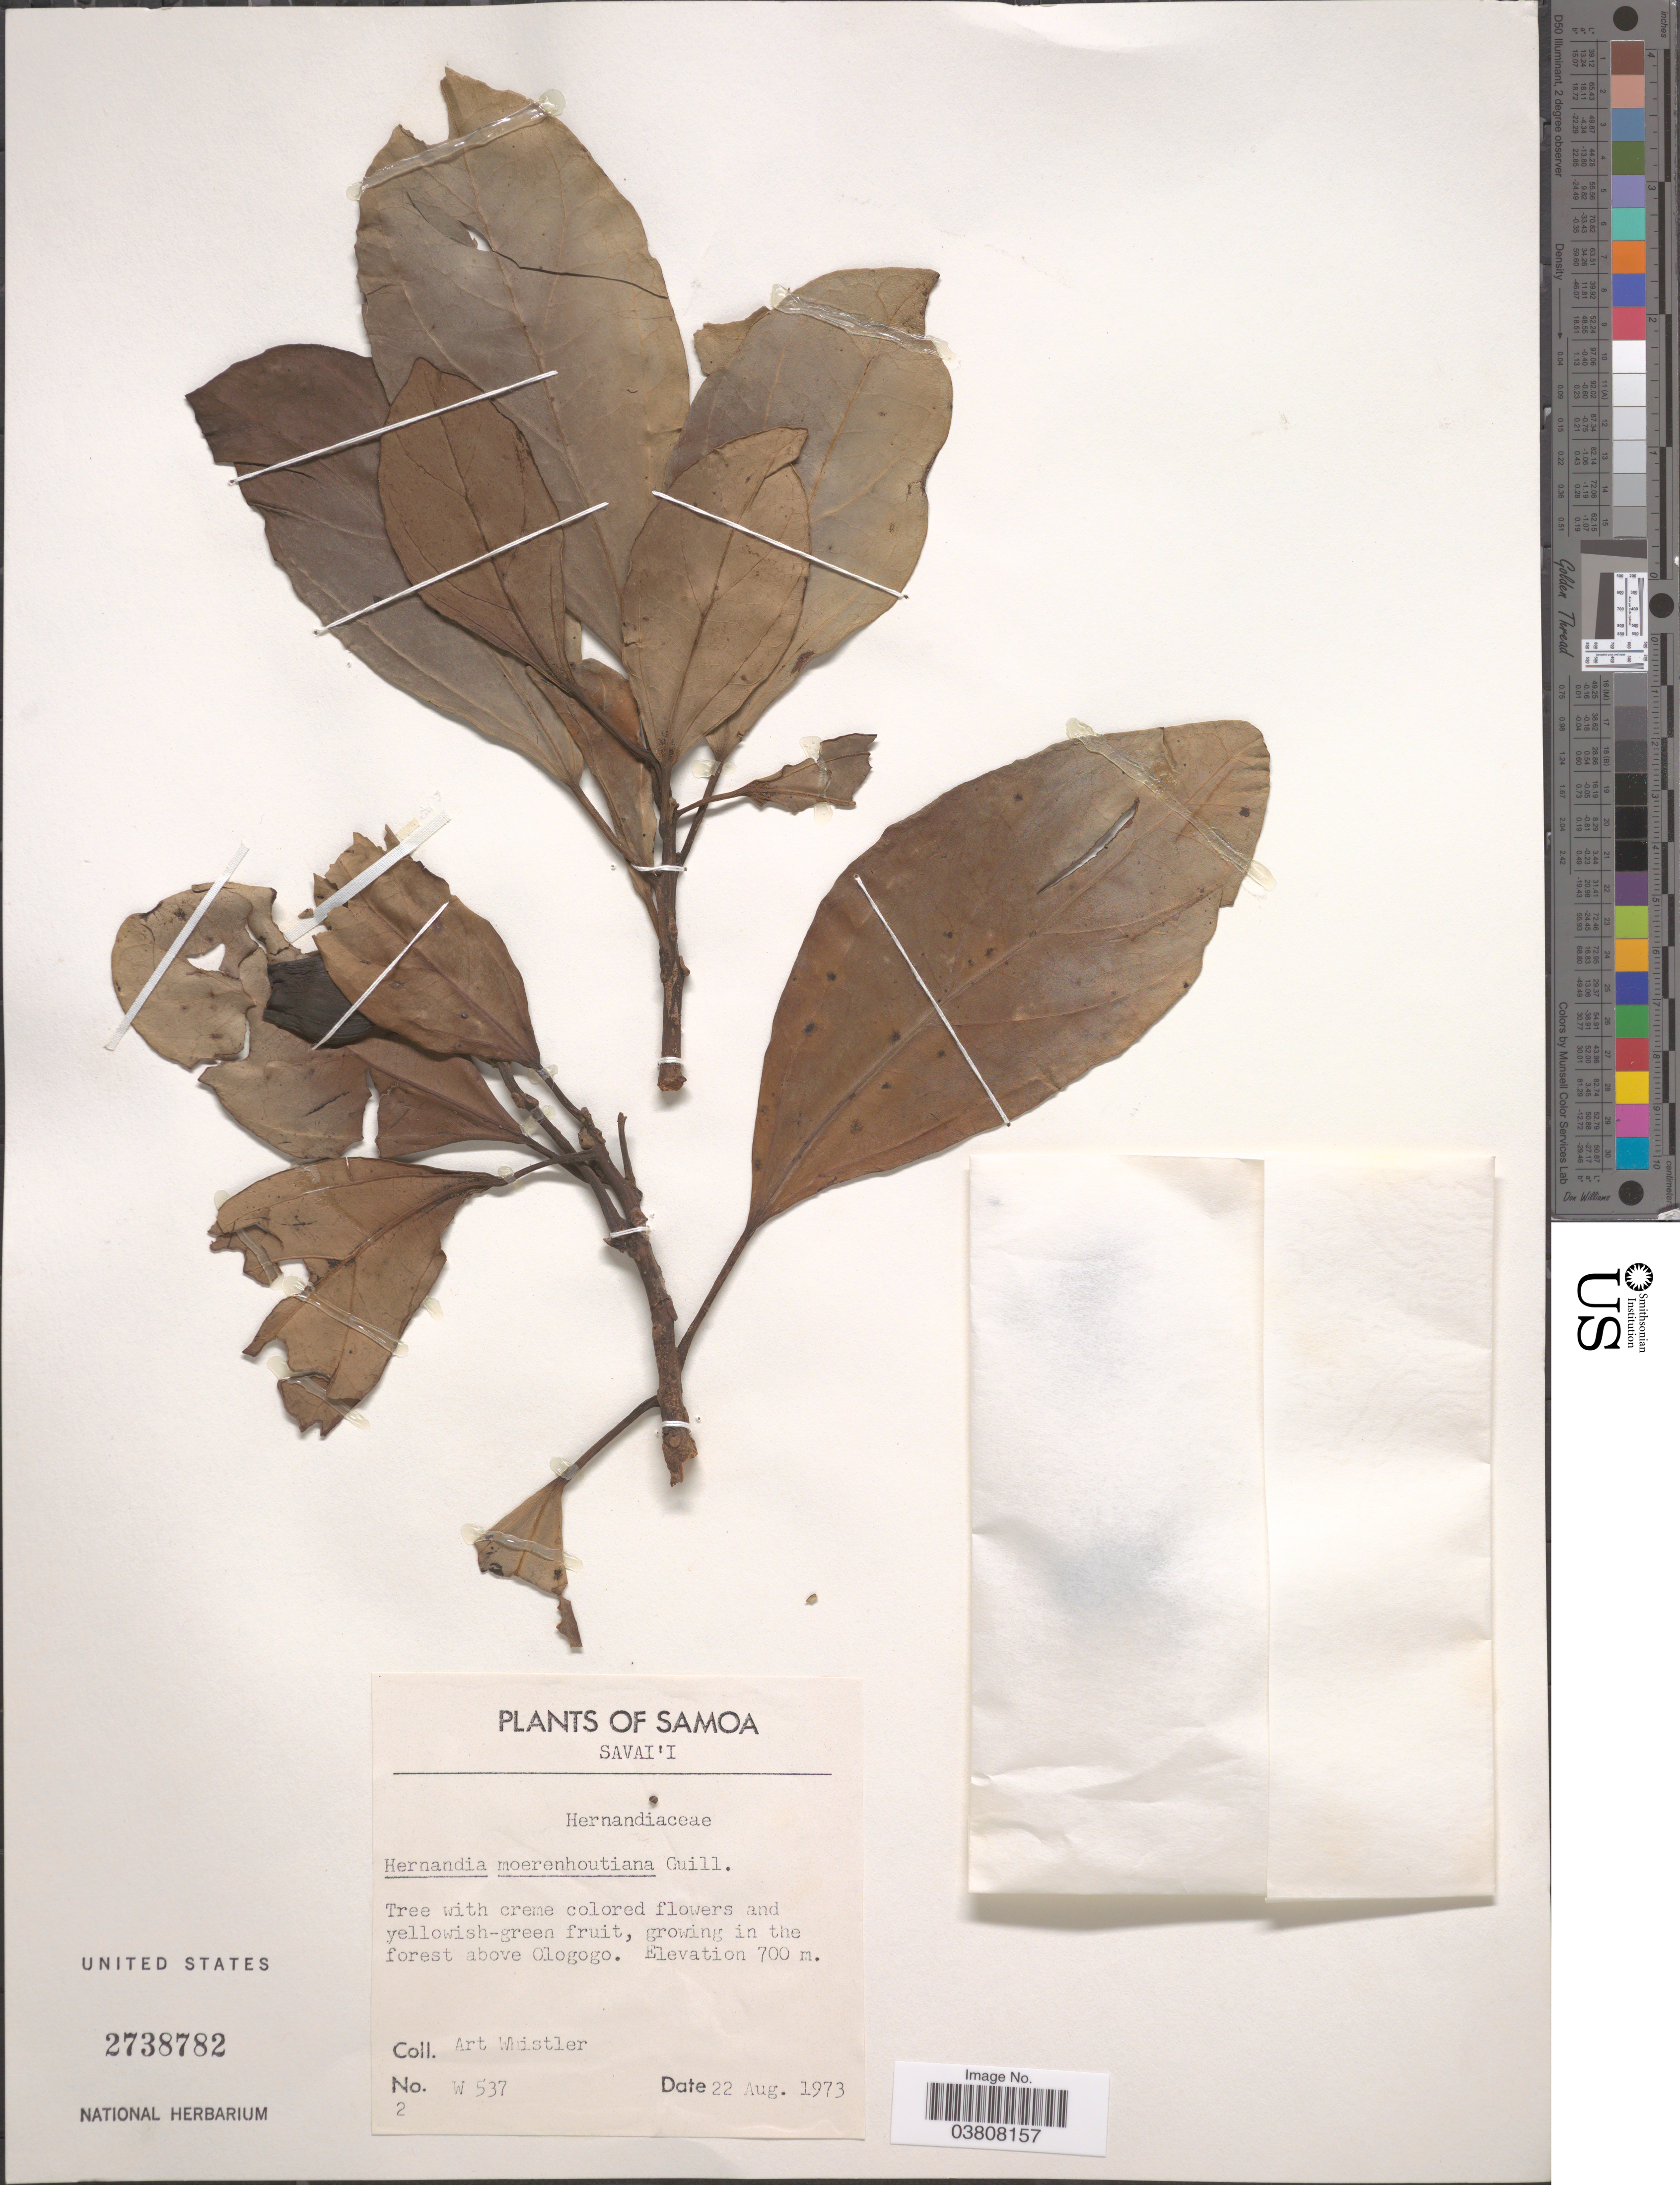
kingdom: Plantae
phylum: Tracheophyta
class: Magnoliopsida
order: Laurales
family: Hernandiaceae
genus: Hernandia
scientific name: Hernandia moerenhoutiana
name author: Guill.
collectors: A. Whistler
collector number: W537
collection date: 1973-08-22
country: Samoa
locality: Samoa. Savai'i. Above Ologogo.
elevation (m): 700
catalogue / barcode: US 2738782